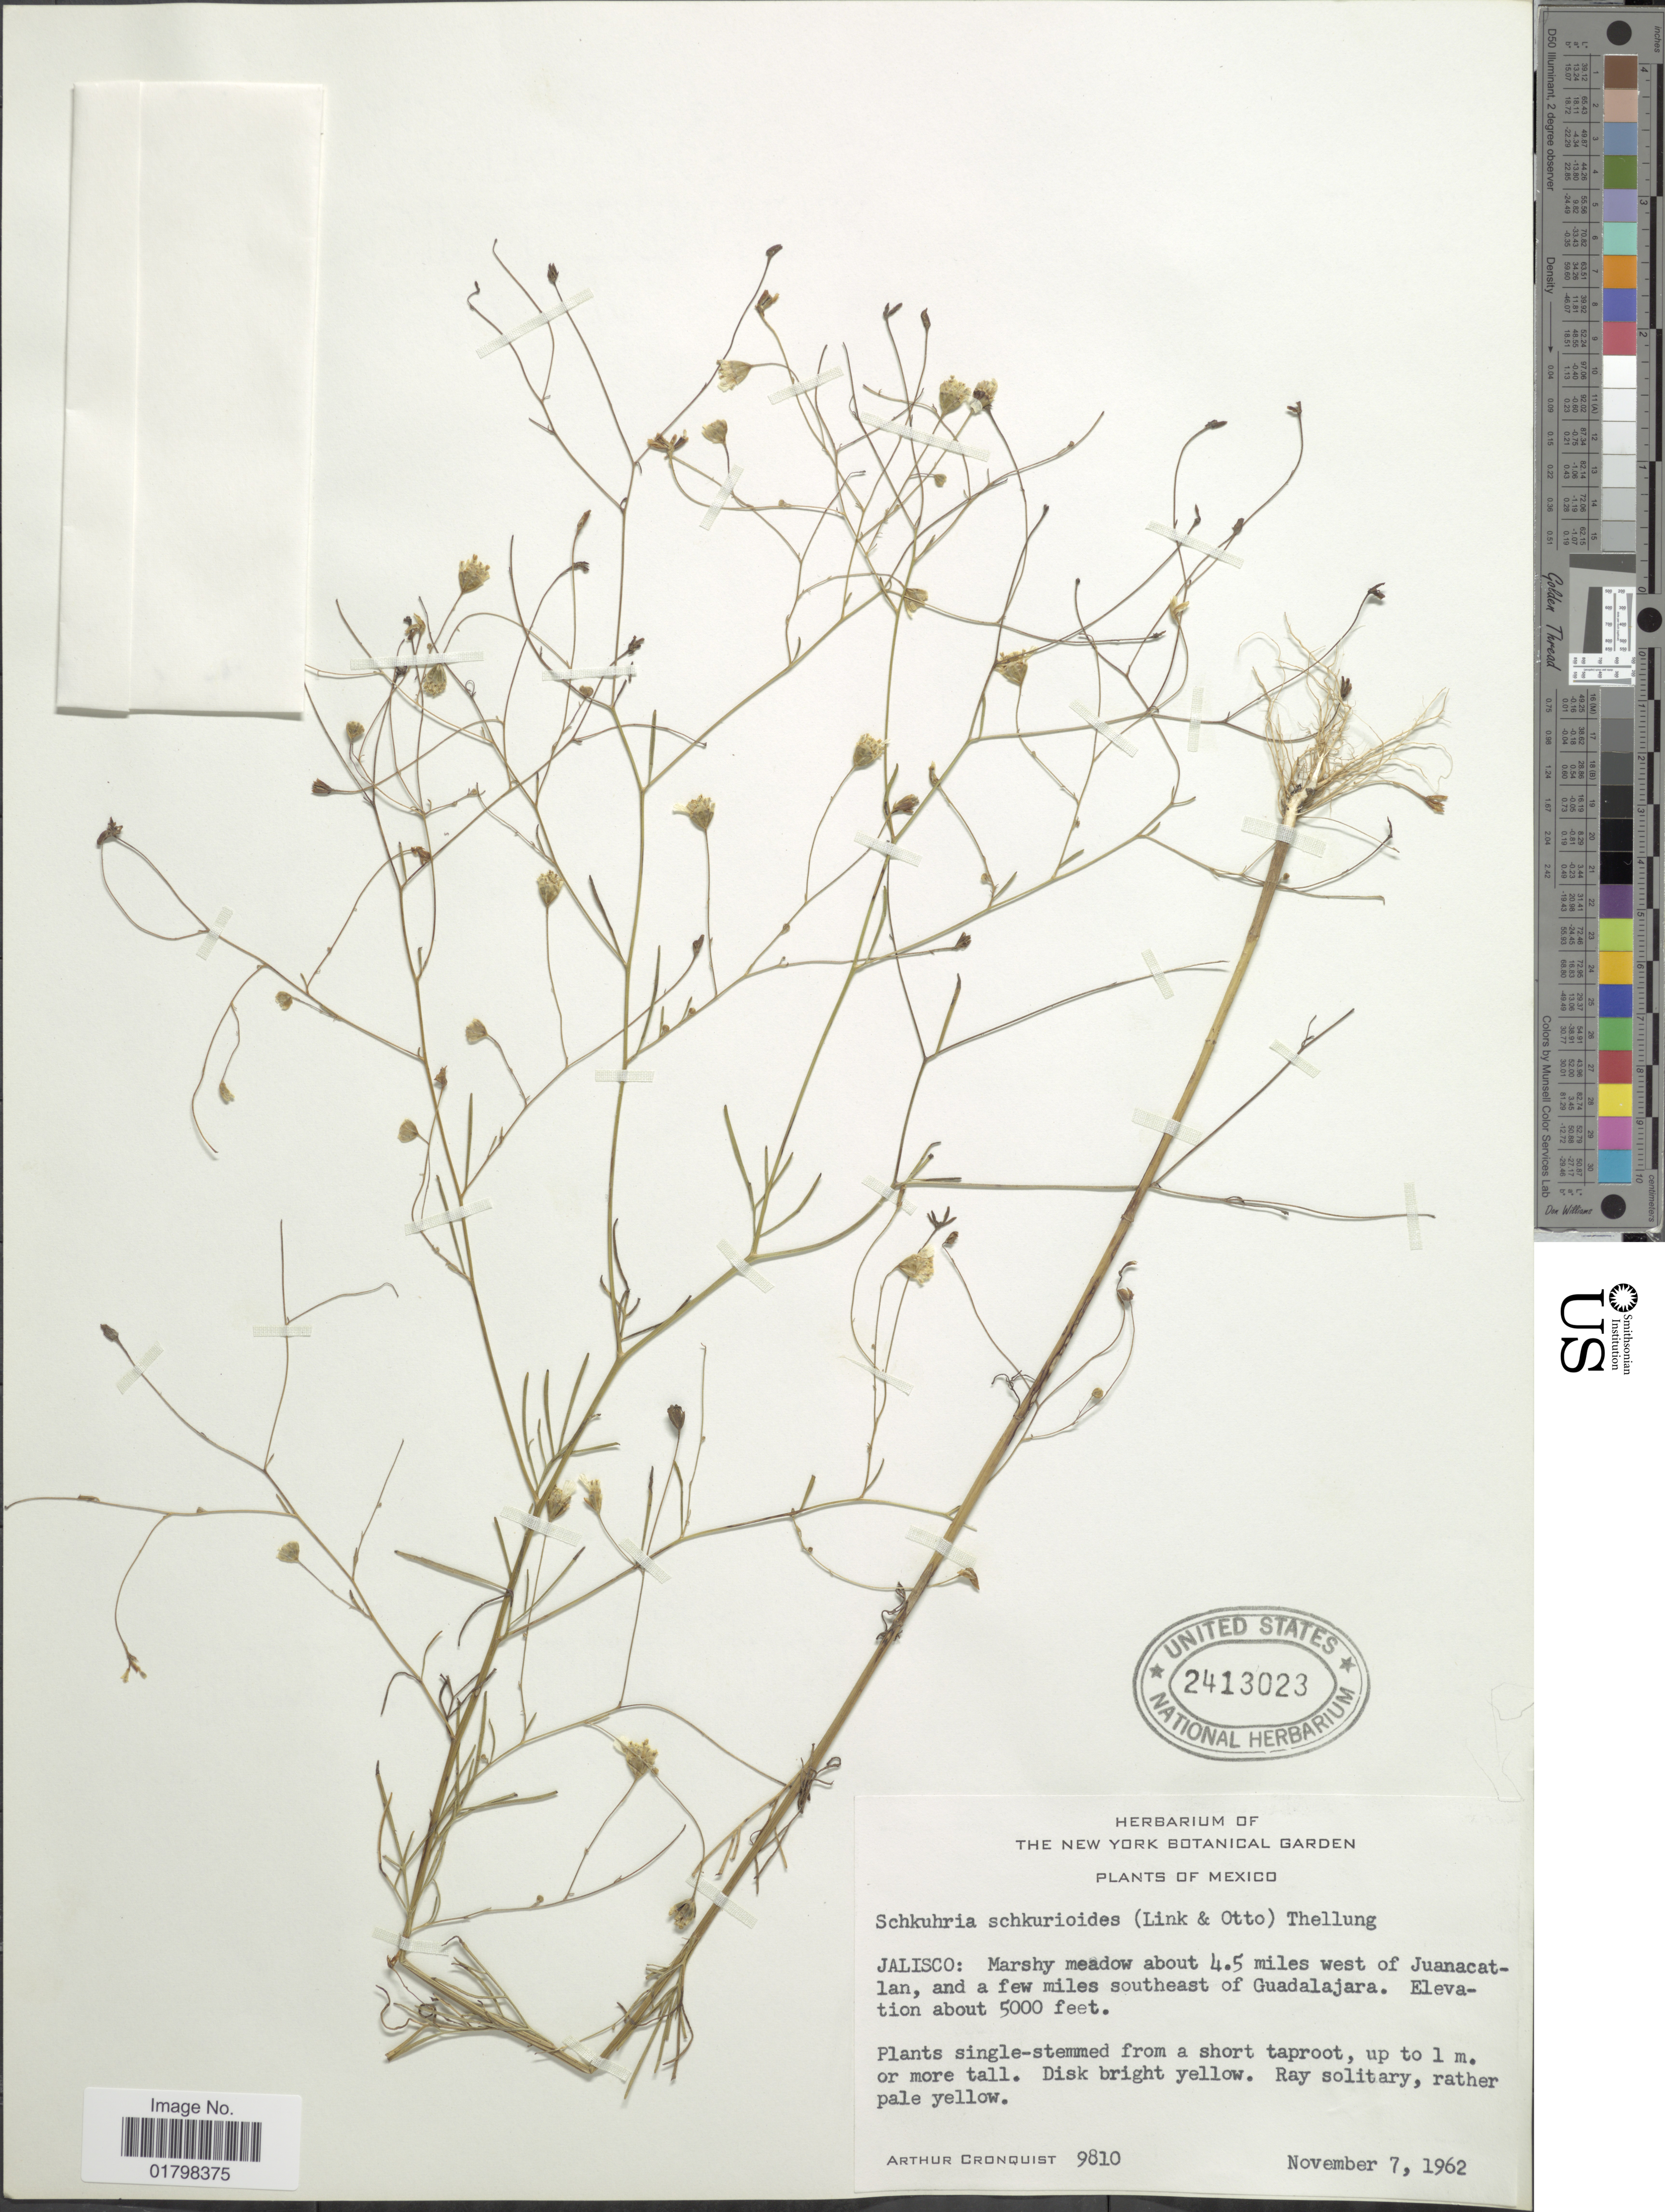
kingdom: Plantae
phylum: Tracheophyta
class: Magnoliopsida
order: Asterales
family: Asteraceae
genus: Schkuhria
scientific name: Schkuhria schkuhrioides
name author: (Link & Otto) Thell.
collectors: A. J. Cronquist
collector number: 9810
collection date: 1962-11-07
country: Mexico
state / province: Jalisco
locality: Marshy meadow about 4.5 miles west of Juanacatlan, and a few miles southeast of Guadalajara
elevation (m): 1524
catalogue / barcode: US 2413023